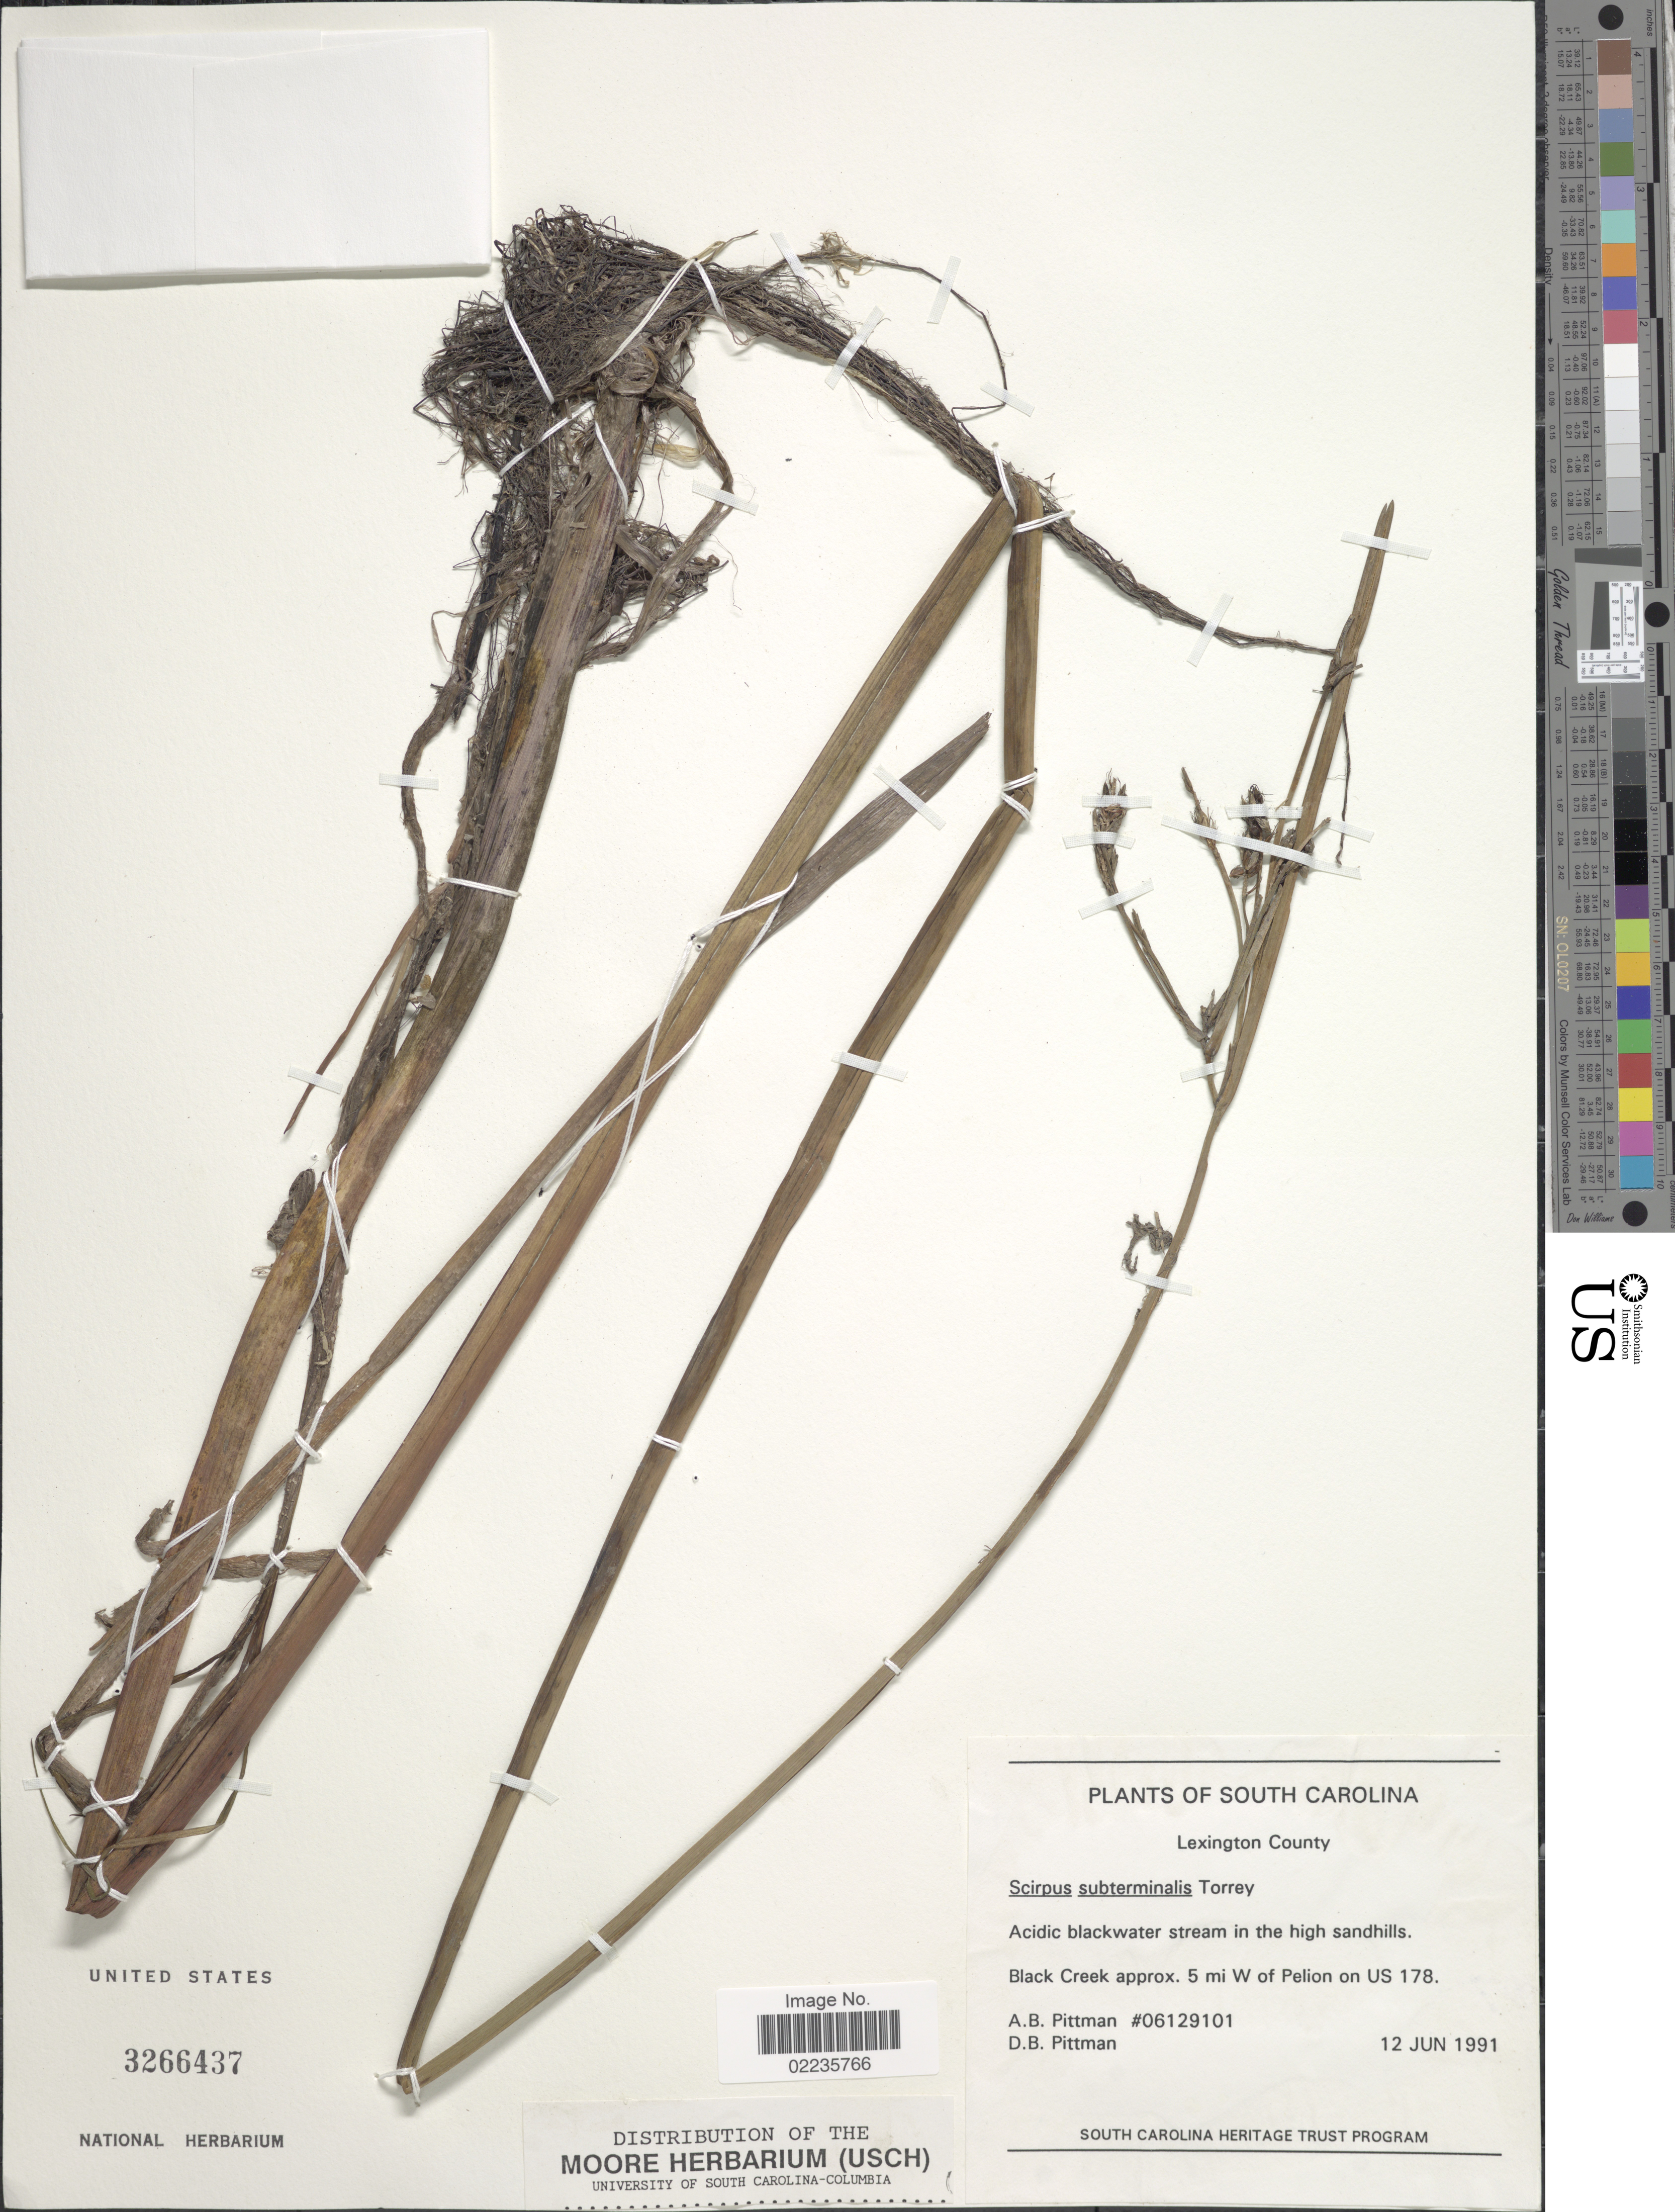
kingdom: Plantae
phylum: Tracheophyta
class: Liliopsida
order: Poales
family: Cyperaceae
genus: Schoenoplectus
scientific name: Schoenoplectus etuberculatus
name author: (Steud.) Soják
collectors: A. B. Pittman & D. Pittman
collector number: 06129101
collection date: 1991-06-12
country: United States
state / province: South Carolina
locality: Lexington County. Black Creek approx.5 mi W of Pelion on US 178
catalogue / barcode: US 3266437